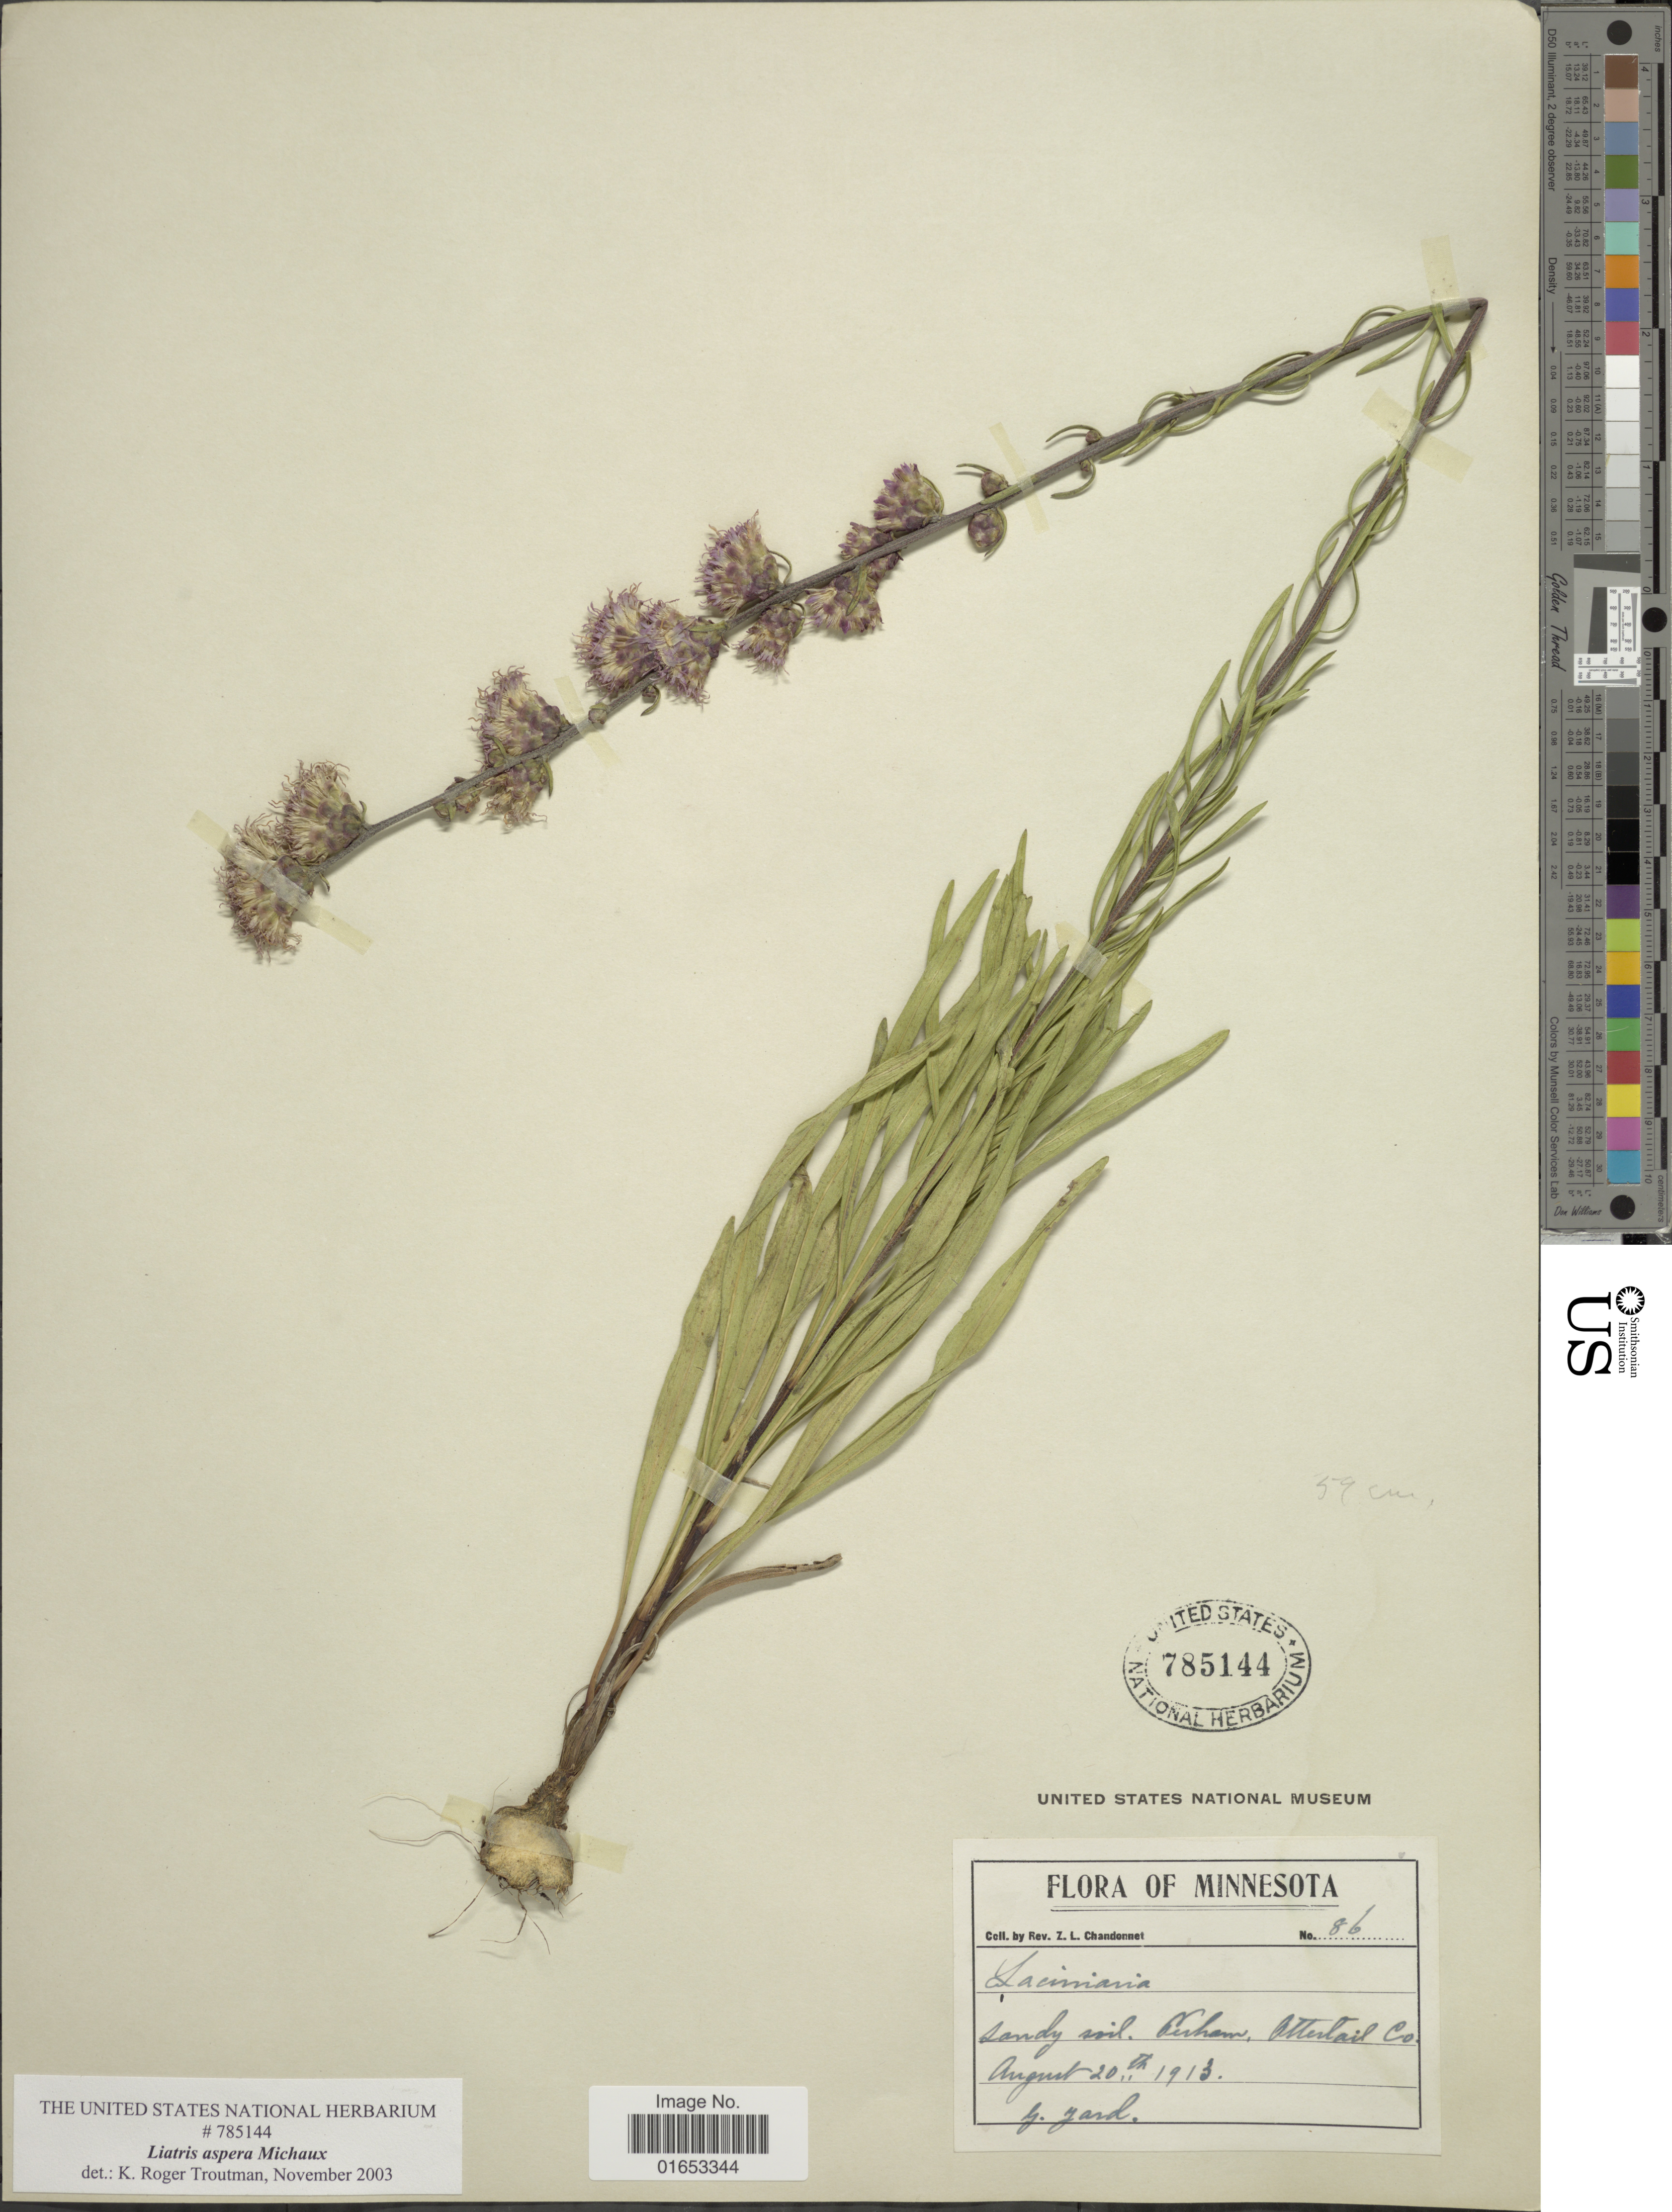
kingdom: Plantae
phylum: Tracheophyta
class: Magnoliopsida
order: Asterales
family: Asteraceae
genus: Liatris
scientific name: Liatris aspera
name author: Michx.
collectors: Z. Chandonnet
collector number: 86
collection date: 1913-08-20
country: United States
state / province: Minnesota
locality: Perham, Otter tail Co.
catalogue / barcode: US 785144